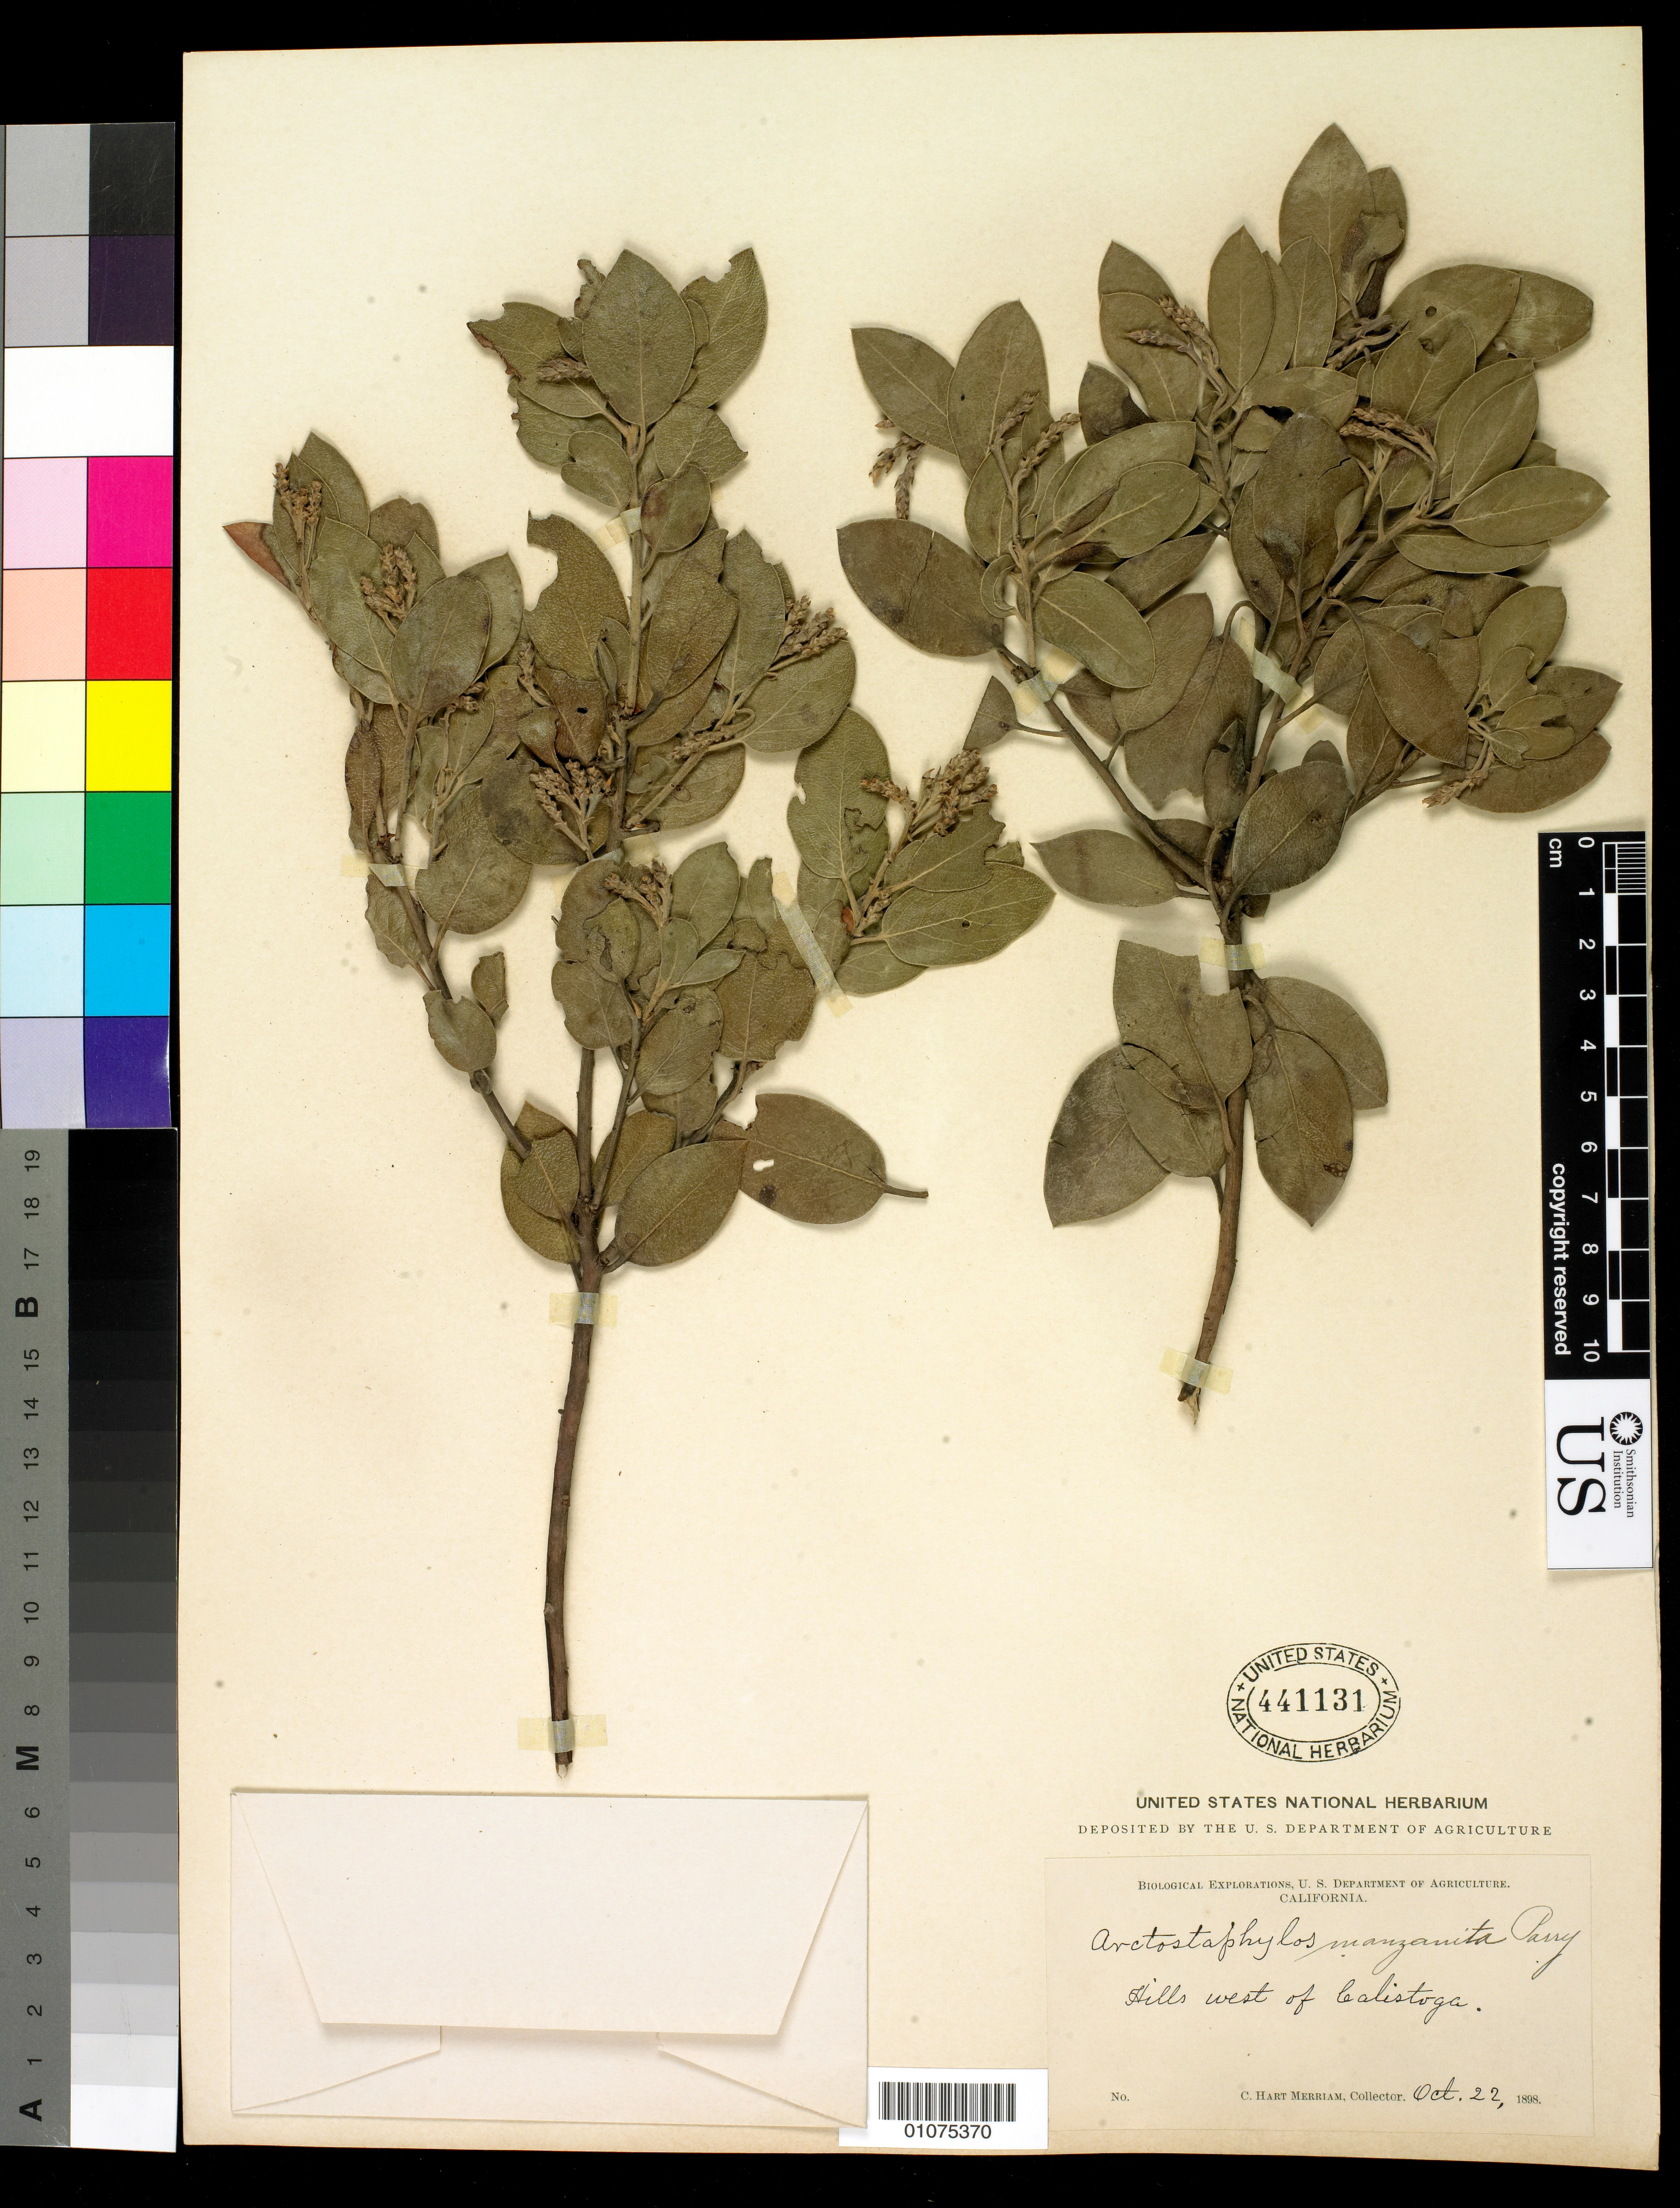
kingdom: Plantae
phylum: Tracheophyta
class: Magnoliopsida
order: Ericales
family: Ericaceae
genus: Arctostaphylos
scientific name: Arctostaphylos manzanita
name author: Parry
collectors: C. Merriam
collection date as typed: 22 Oct 1898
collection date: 1898-10-22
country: United States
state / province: California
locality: hills west of Calistoga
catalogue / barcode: US 441131